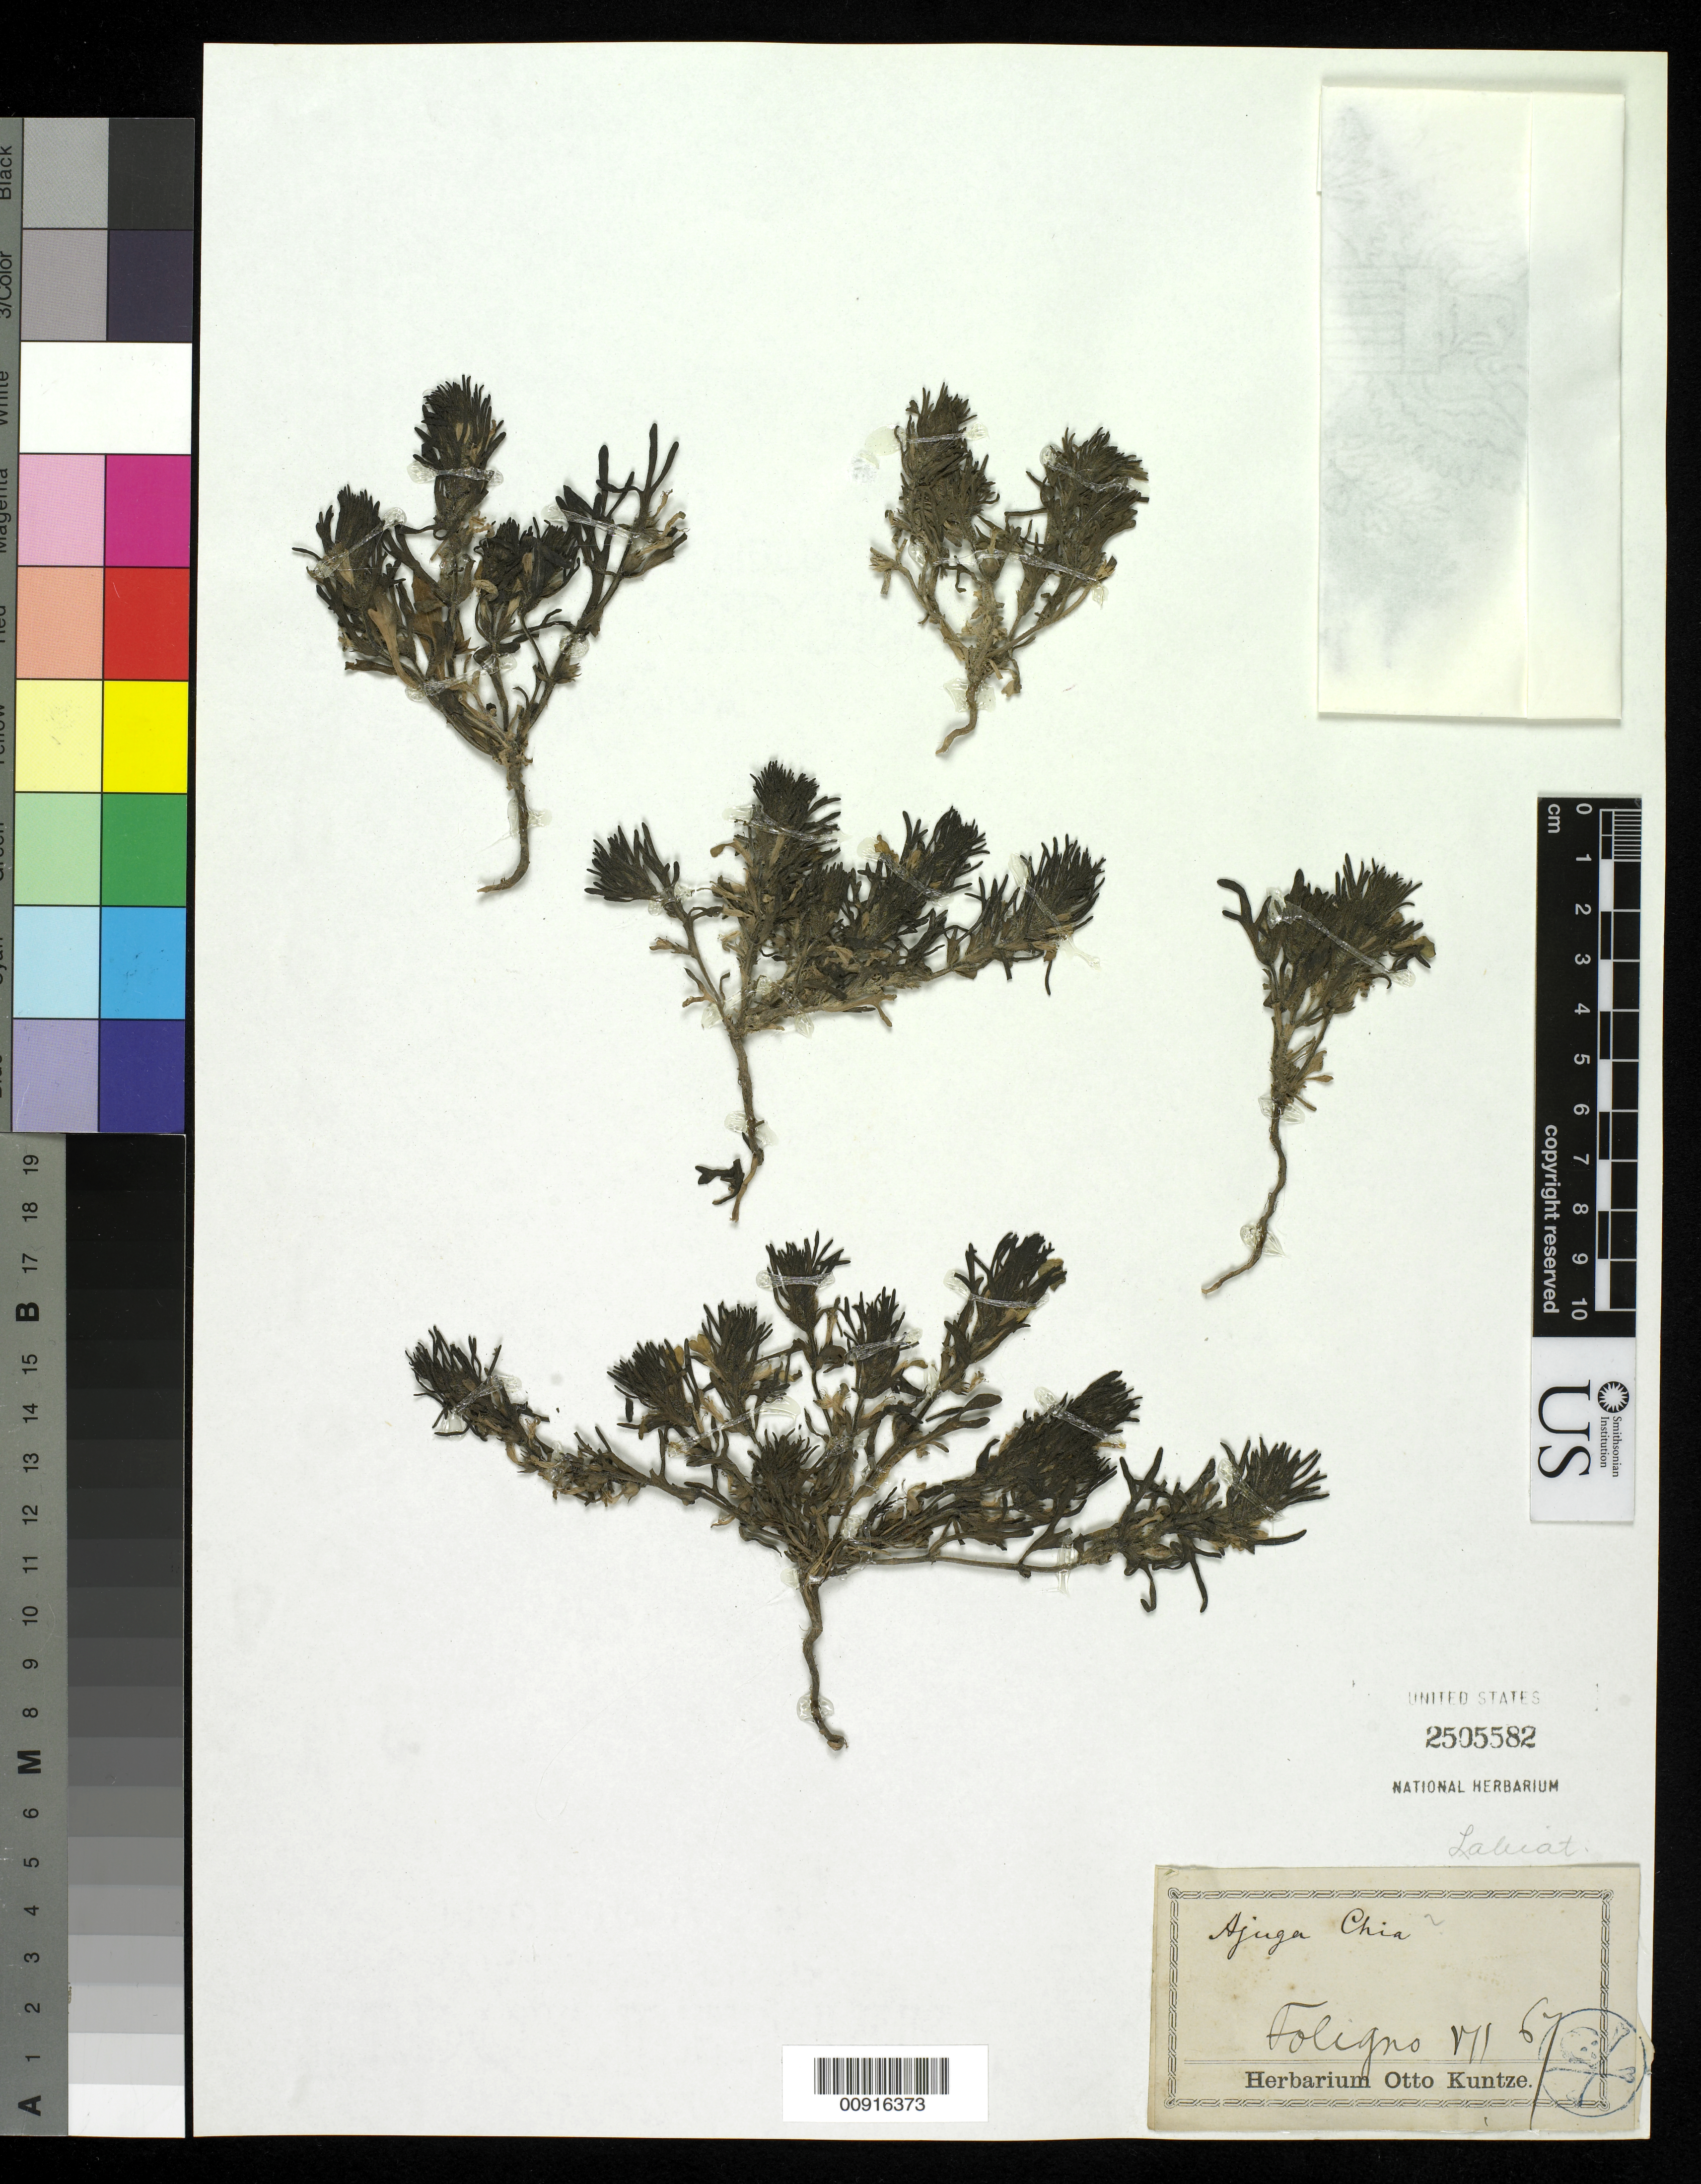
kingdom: Plantae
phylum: Tracheophyta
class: Magnoliopsida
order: Lamiales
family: Lamiaceae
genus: Ajuga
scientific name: Ajuga chia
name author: Schreb.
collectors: ex Herb. O. Kuntze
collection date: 1867-07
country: Italy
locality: Foligno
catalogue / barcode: US 2505582